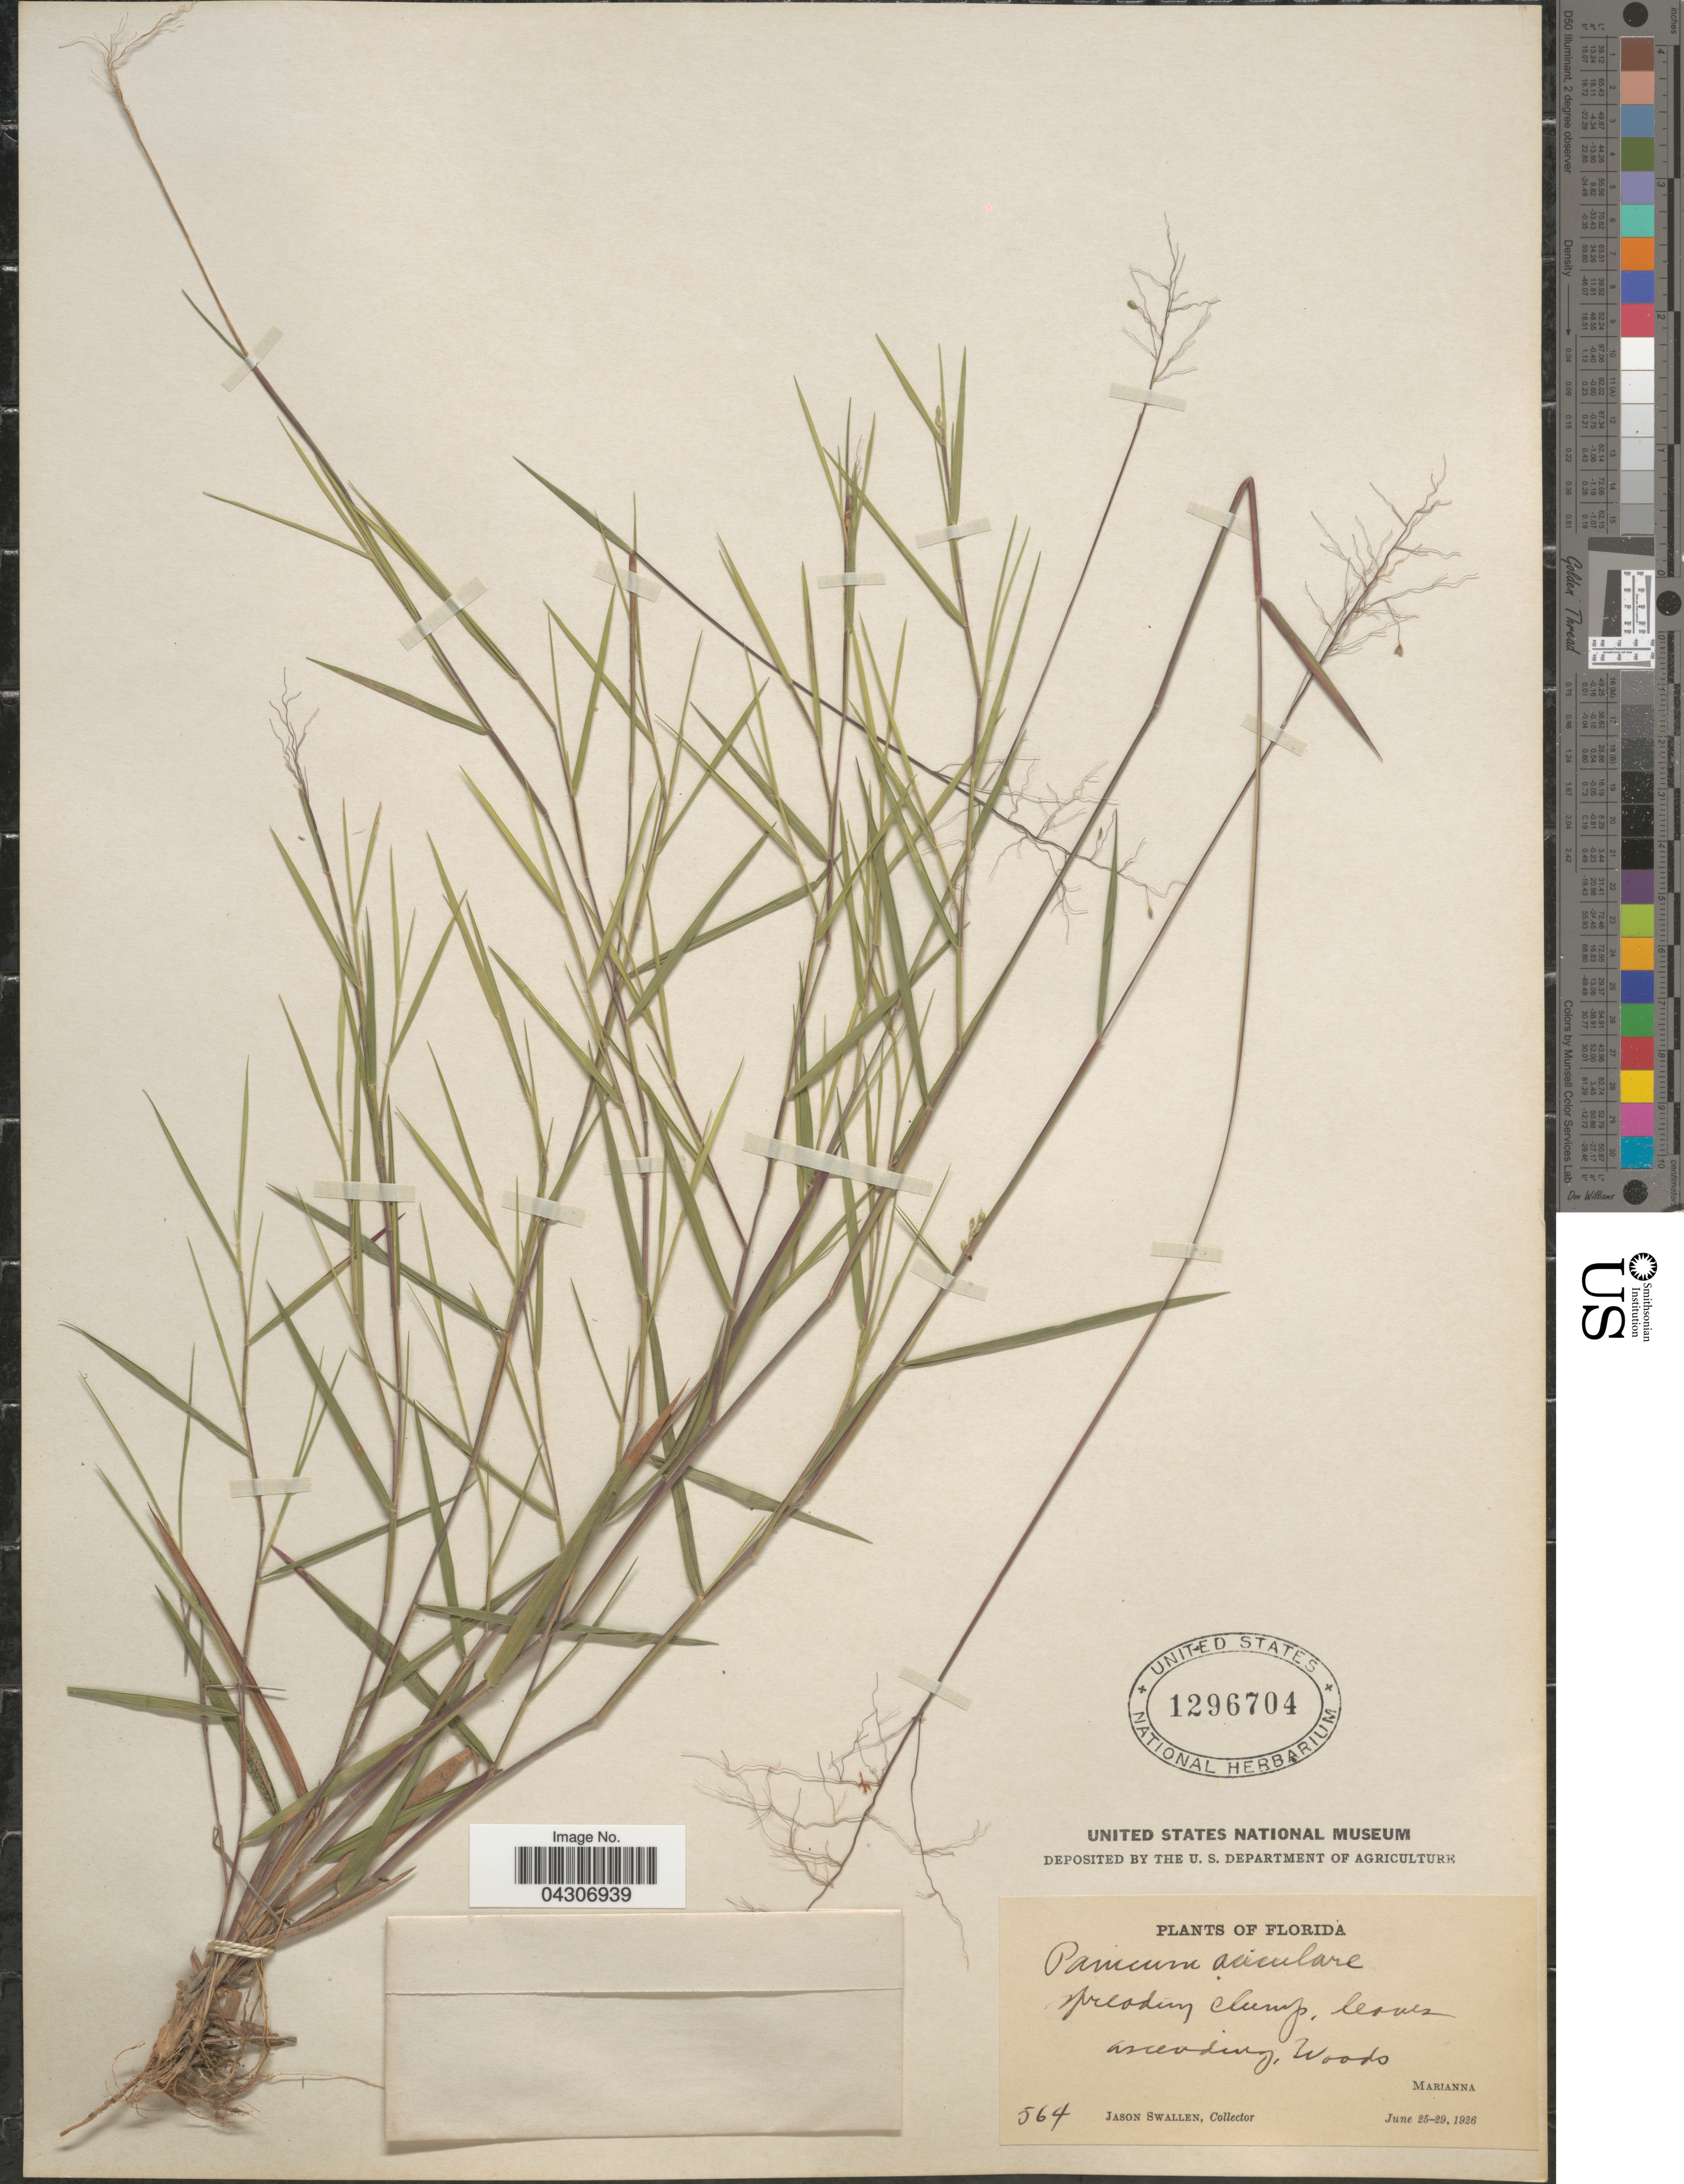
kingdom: Plantae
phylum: Tracheophyta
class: Liliopsida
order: Poales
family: Poaceae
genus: Dichanthelium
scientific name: Dichanthelium aciculare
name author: (Desv. ex Poir.) Gould & C.A. Clark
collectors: J. R. Swallen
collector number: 564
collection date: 1926-06-25/1926-06-29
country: United States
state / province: Florida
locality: Marianna.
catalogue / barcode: US 1296704